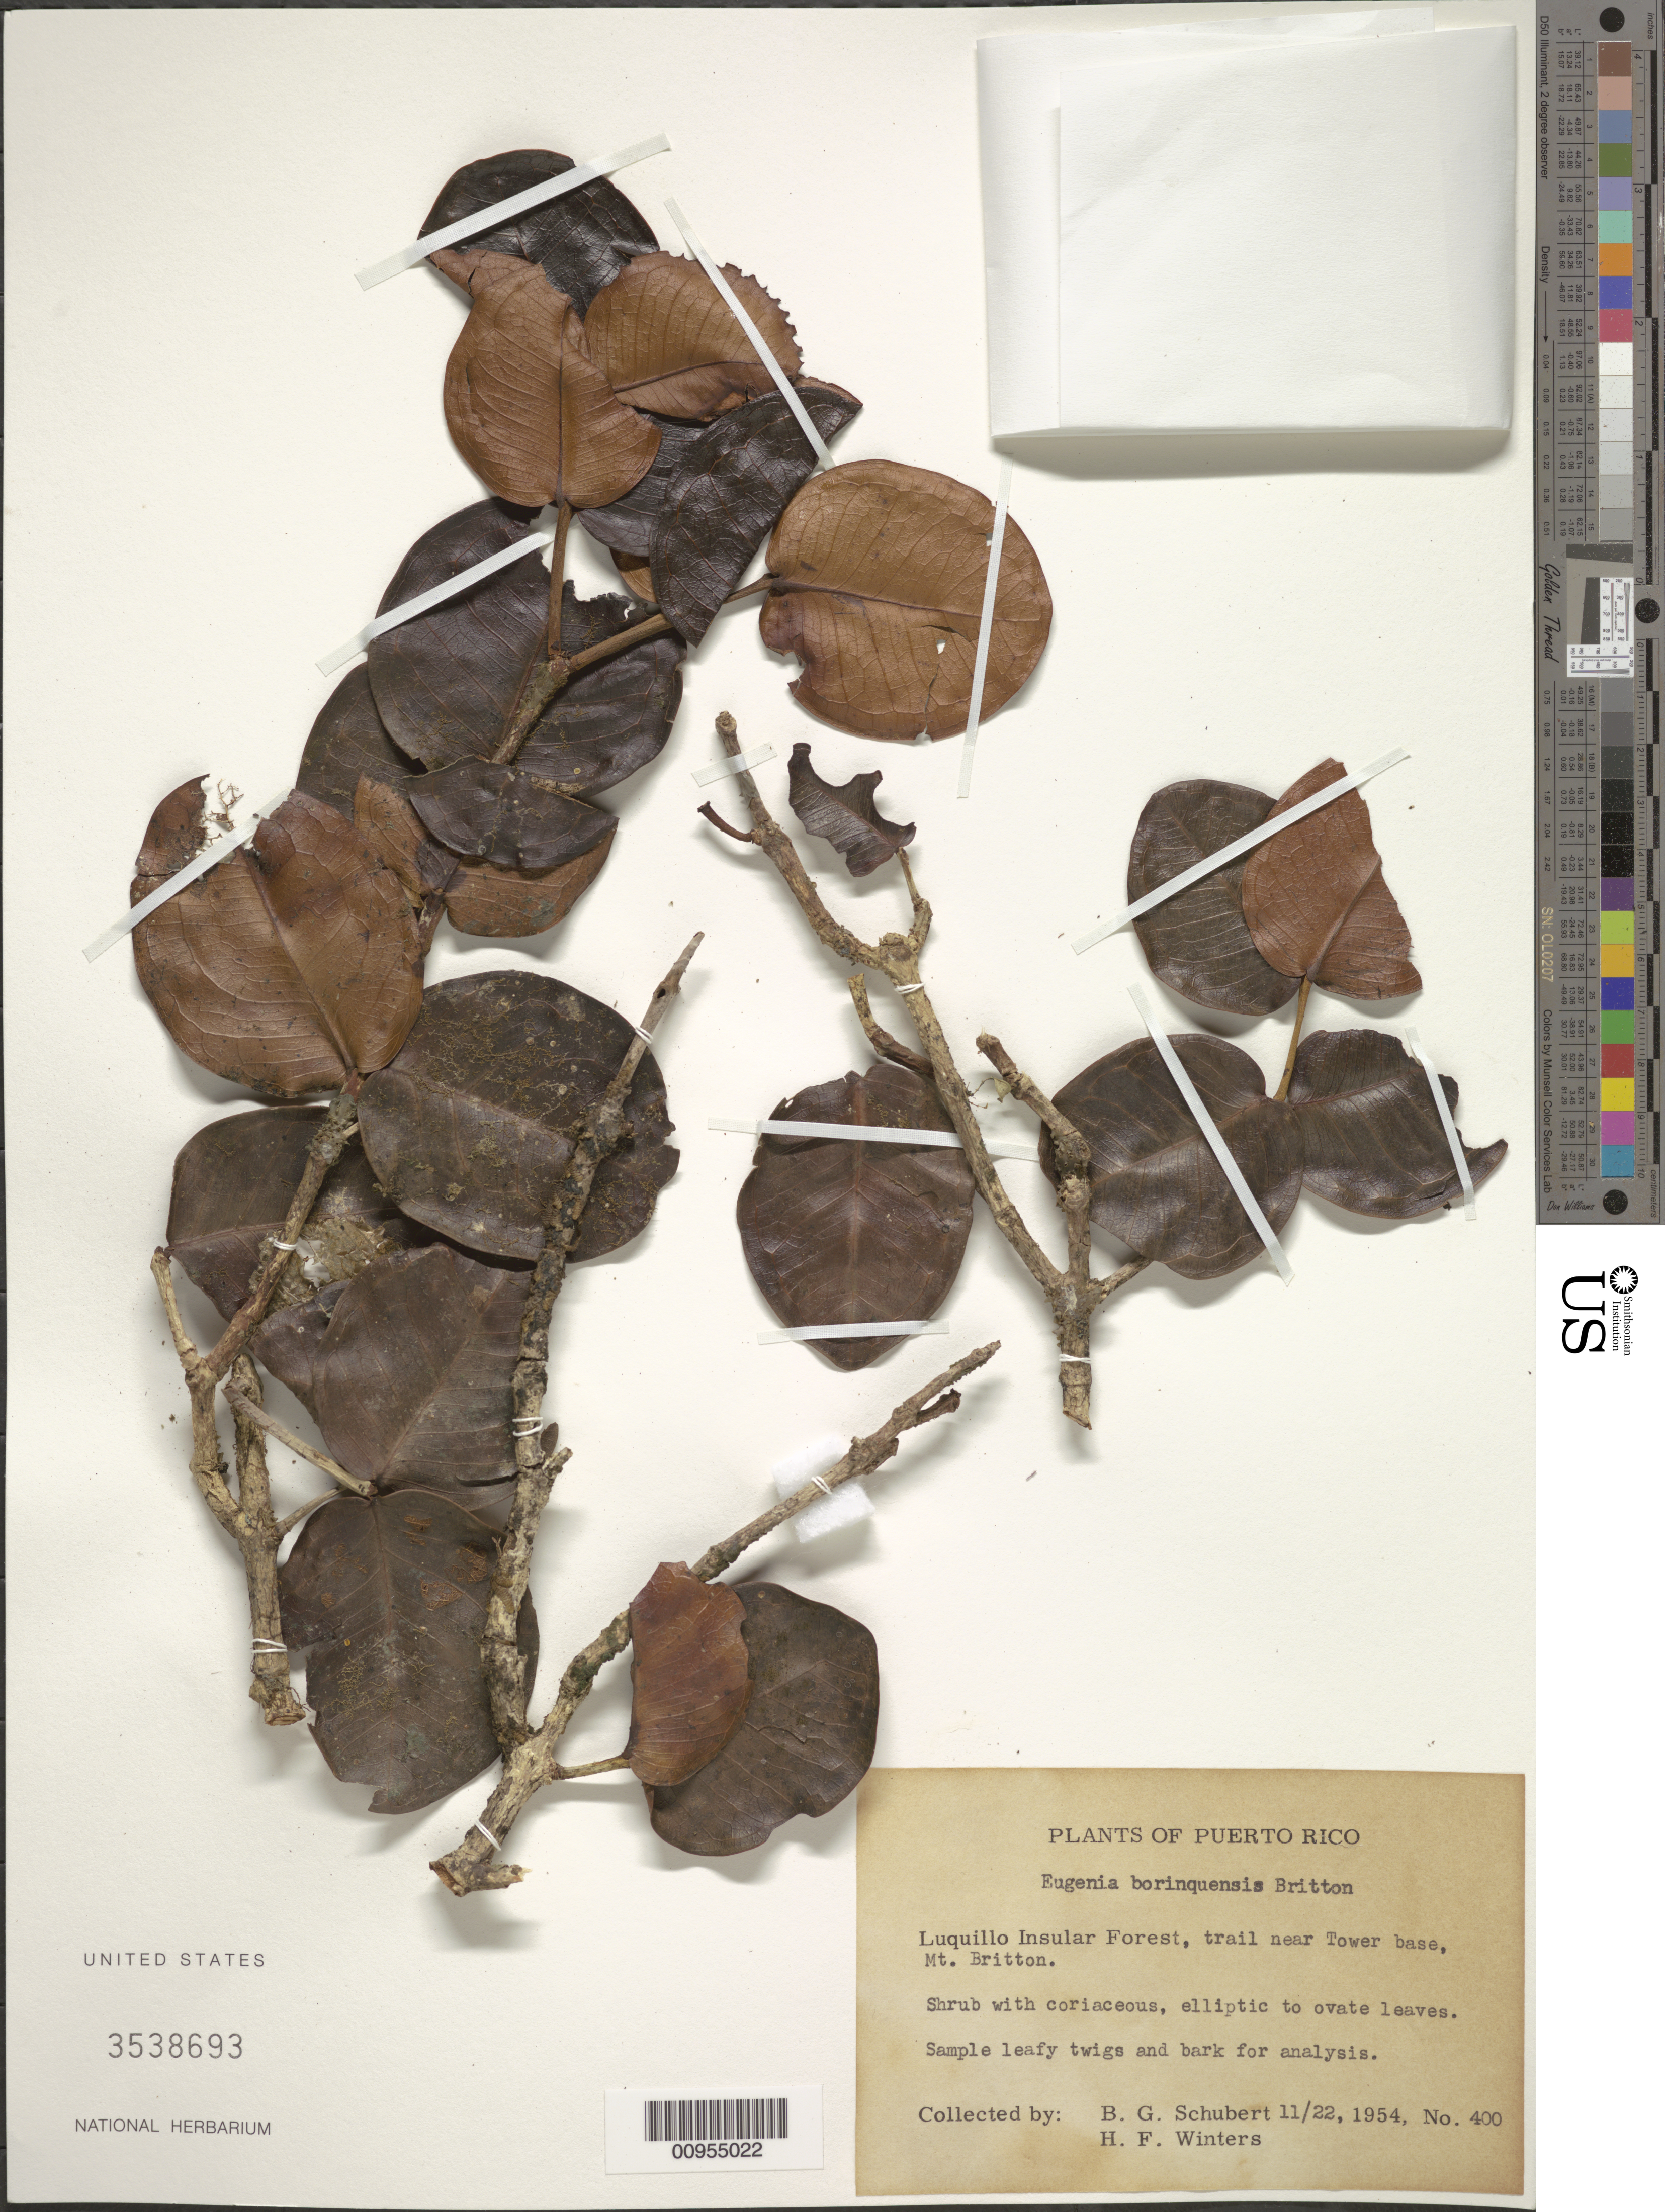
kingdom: Plantae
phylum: Tracheophyta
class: Magnoliopsida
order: Myrtales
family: Myrtaceae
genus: Eugenia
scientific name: Eugenia borinquensis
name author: Britton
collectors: B. Schubert & H. Winters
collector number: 400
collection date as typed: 22 Nov 1954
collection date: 1954-11-22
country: Puerto Rico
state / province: Luquillo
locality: Luquillo Insular Forest; trail near Tower base, Mt. Britton.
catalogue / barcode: US 3538693